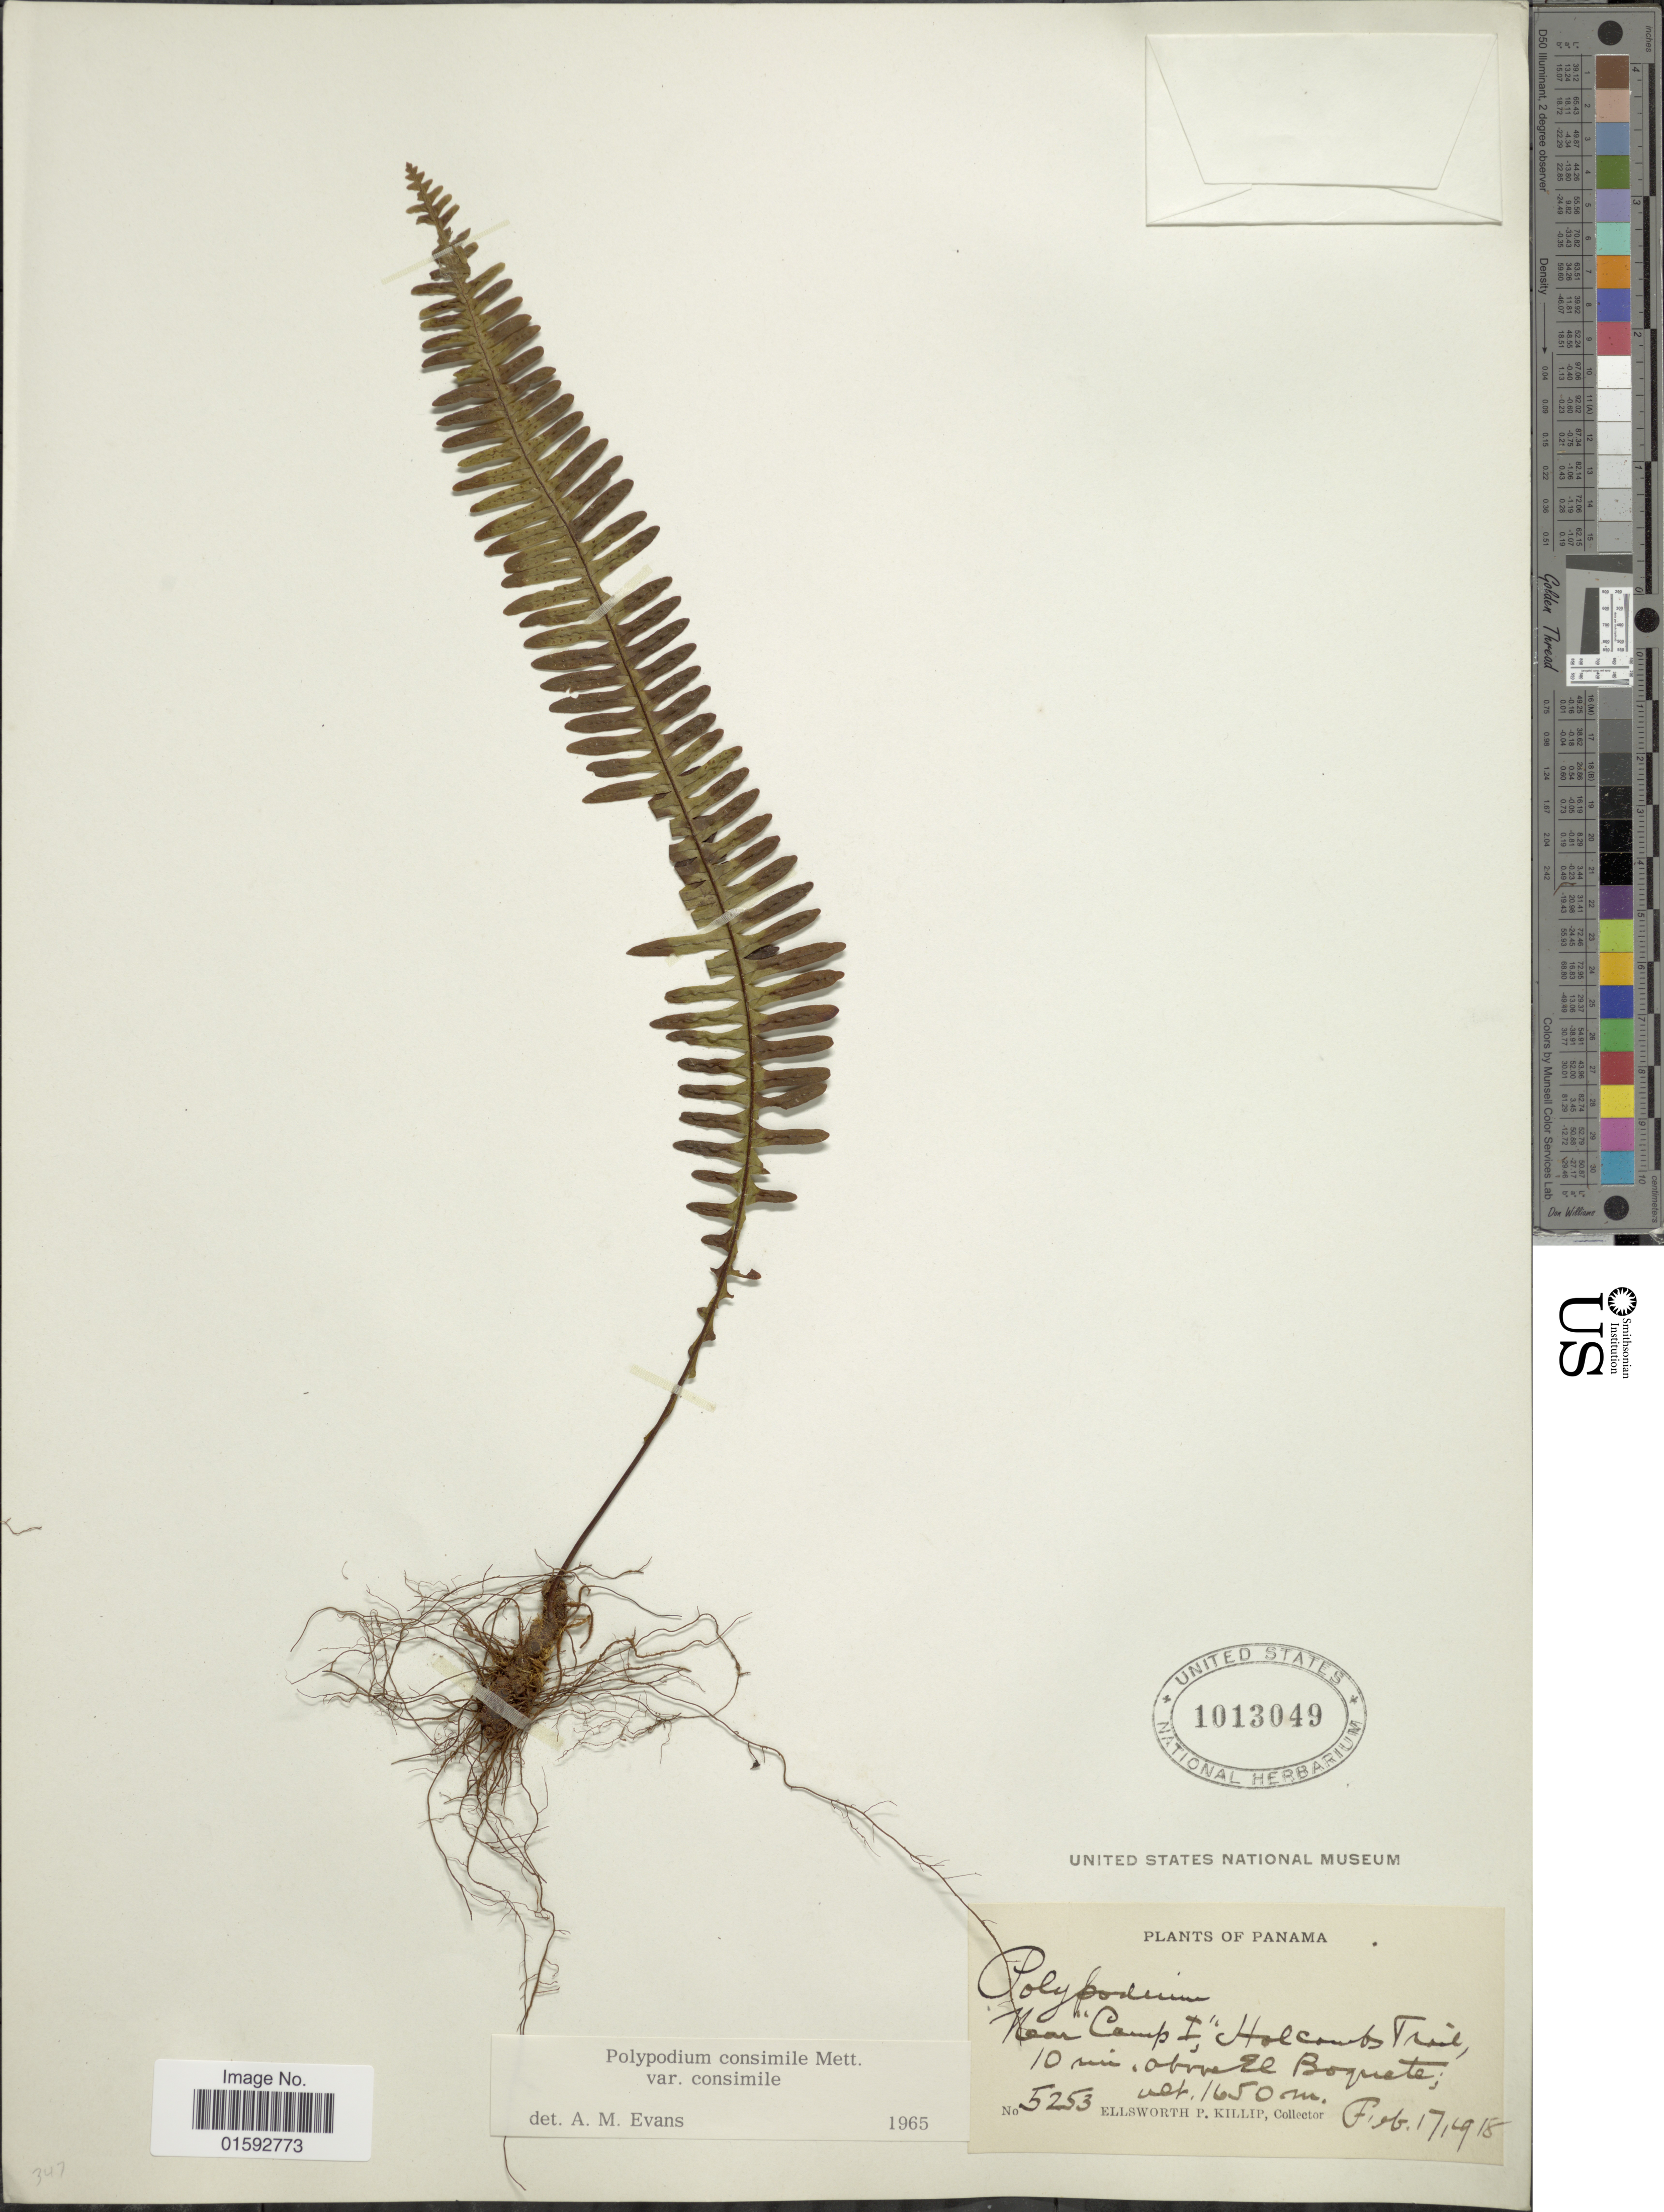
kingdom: Plantae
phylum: Tracheophyta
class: Polypodiopsida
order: Polypodiales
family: Polypodiaceae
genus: Pecluma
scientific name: Pecluma consimilis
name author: (Mett.) M.G. Price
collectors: E. P. Killip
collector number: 5253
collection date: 1918-02-17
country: Panama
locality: Near "Camp I," Holcombs Trail, 10 mi. above El Boquete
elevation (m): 1650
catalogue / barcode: US 1013049